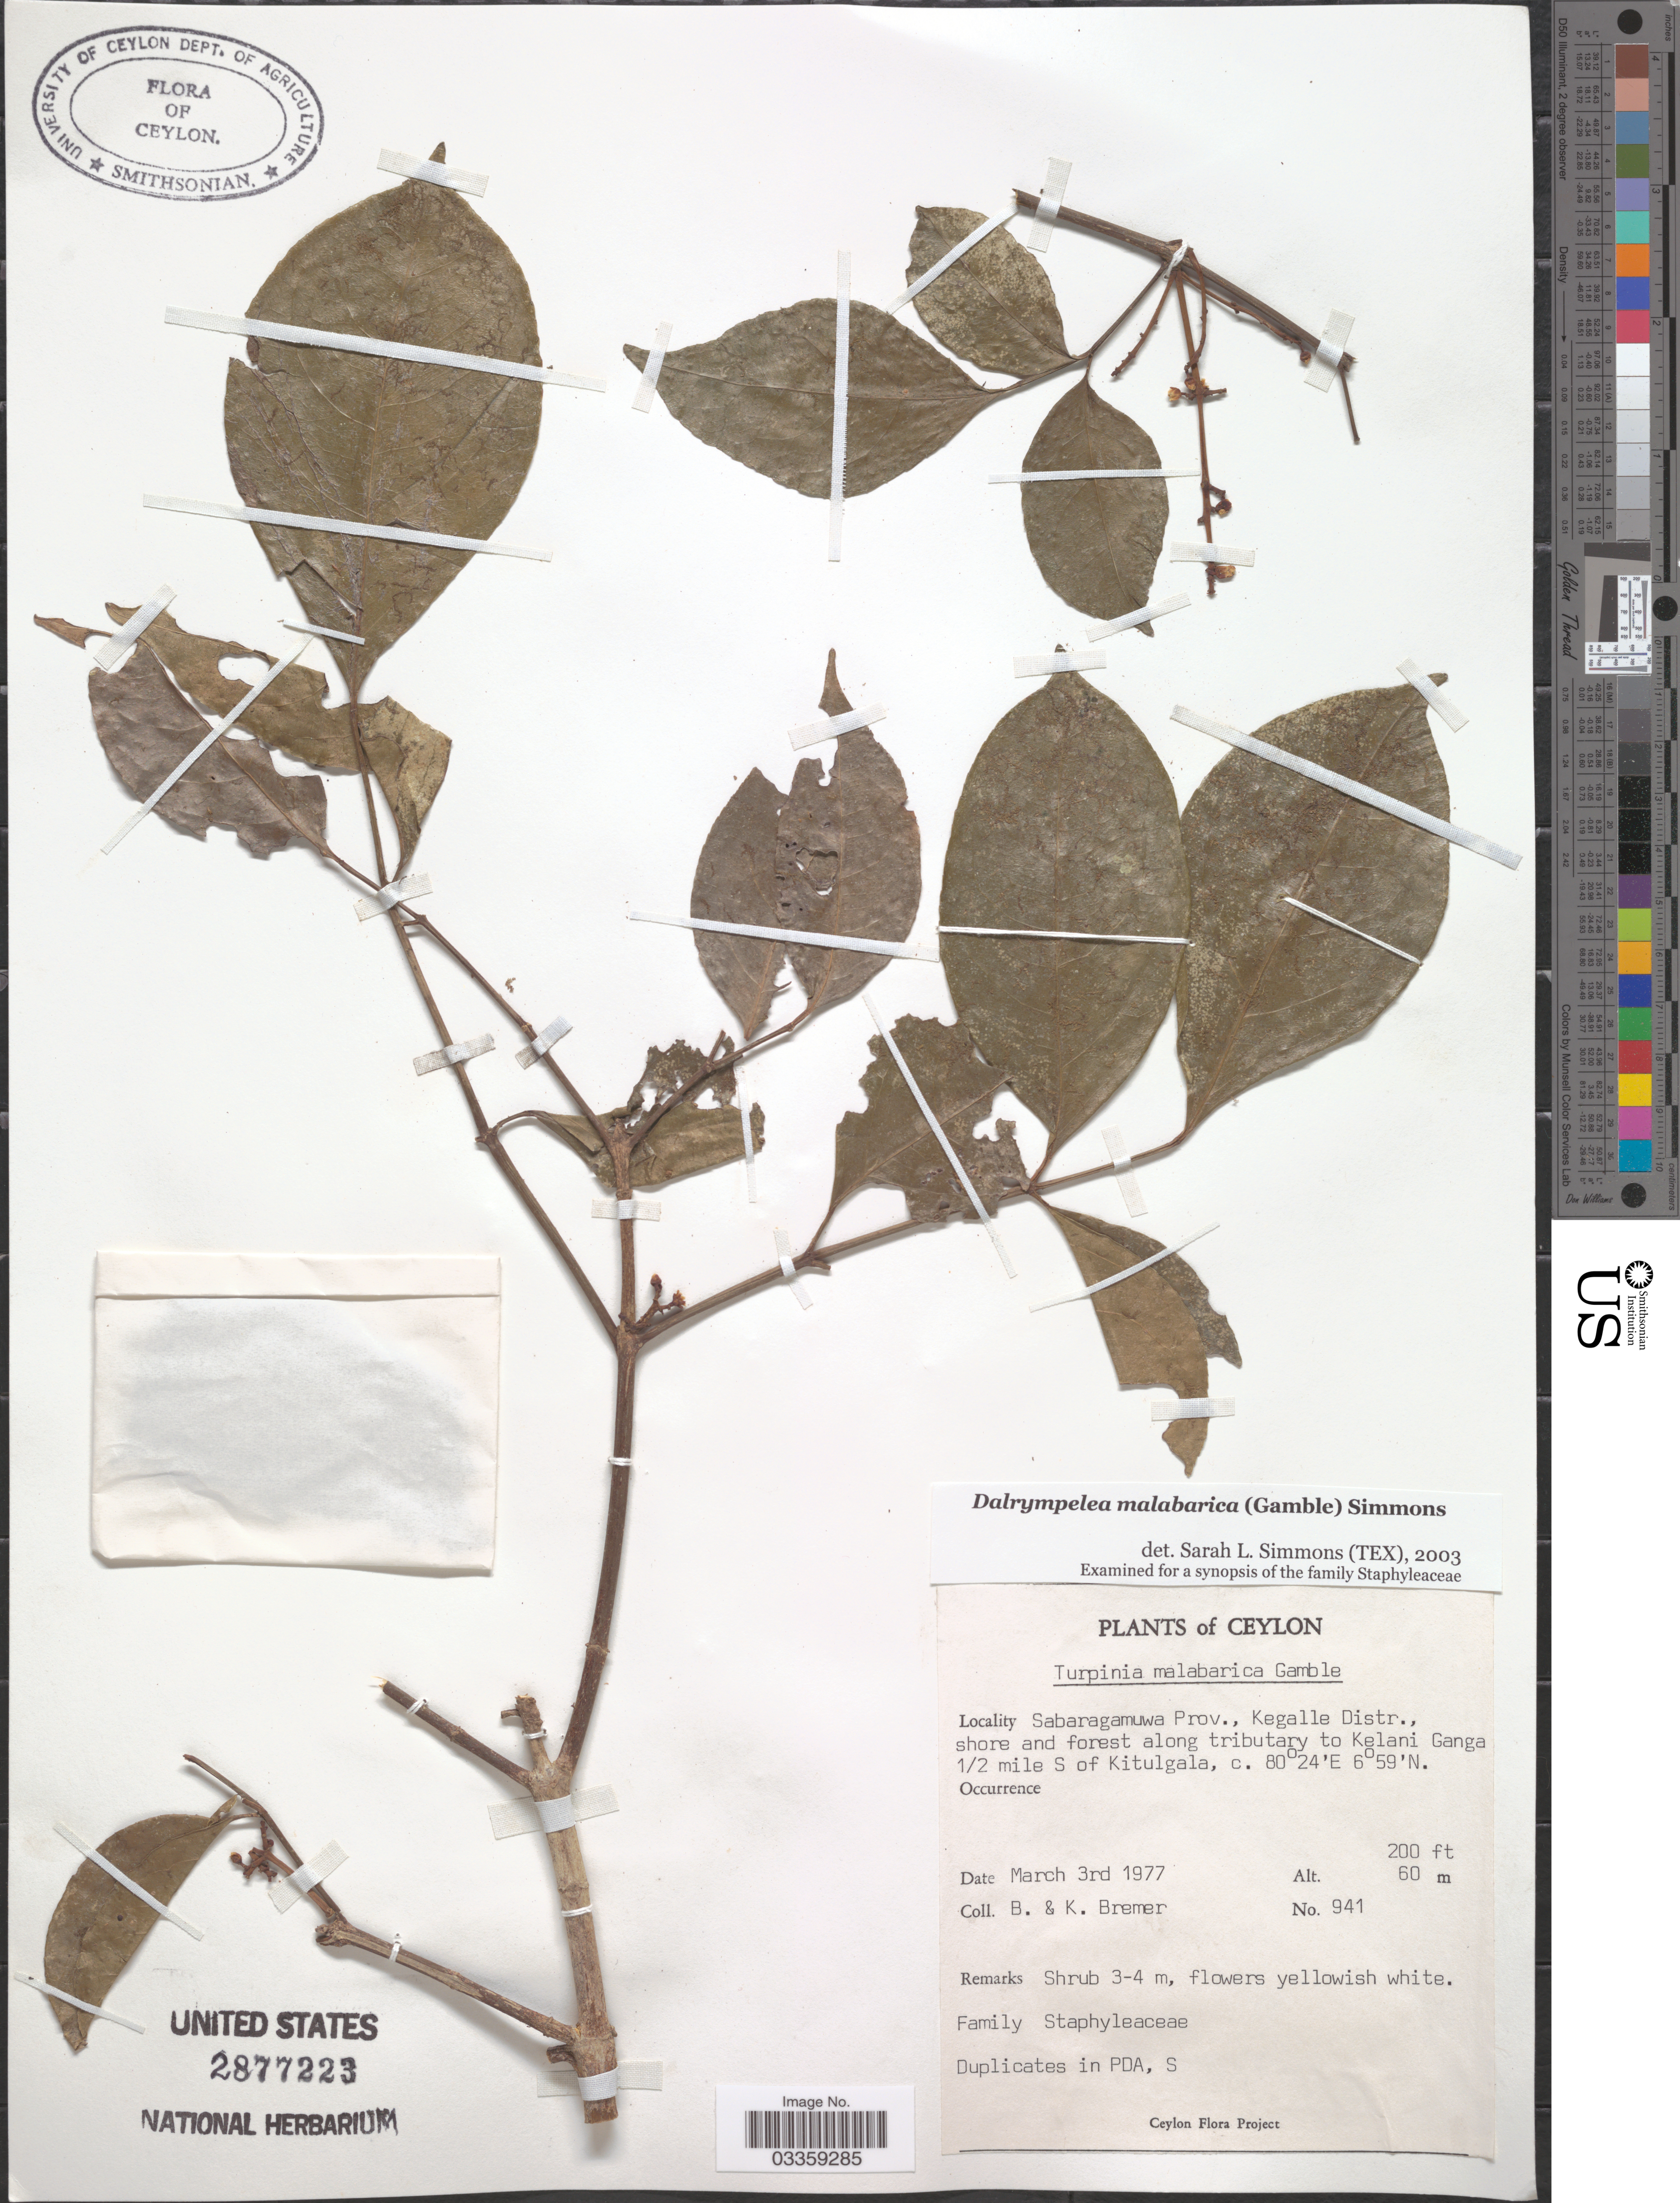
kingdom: Plantae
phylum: Tracheophyta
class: Magnoliopsida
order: Crossosomatales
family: Staphyleaceae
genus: Turpinia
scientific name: Turpinia malabarica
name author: Gamble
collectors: B. Bremer & K. Bremer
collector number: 941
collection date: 1977-03-03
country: Sri Lanka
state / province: Sabaragamuwa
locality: Ceylon, Kegalle Distr., shore and forest along tributary to Kelani Ganga ½ mile S of Kitulgala.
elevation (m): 61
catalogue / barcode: US 2877223